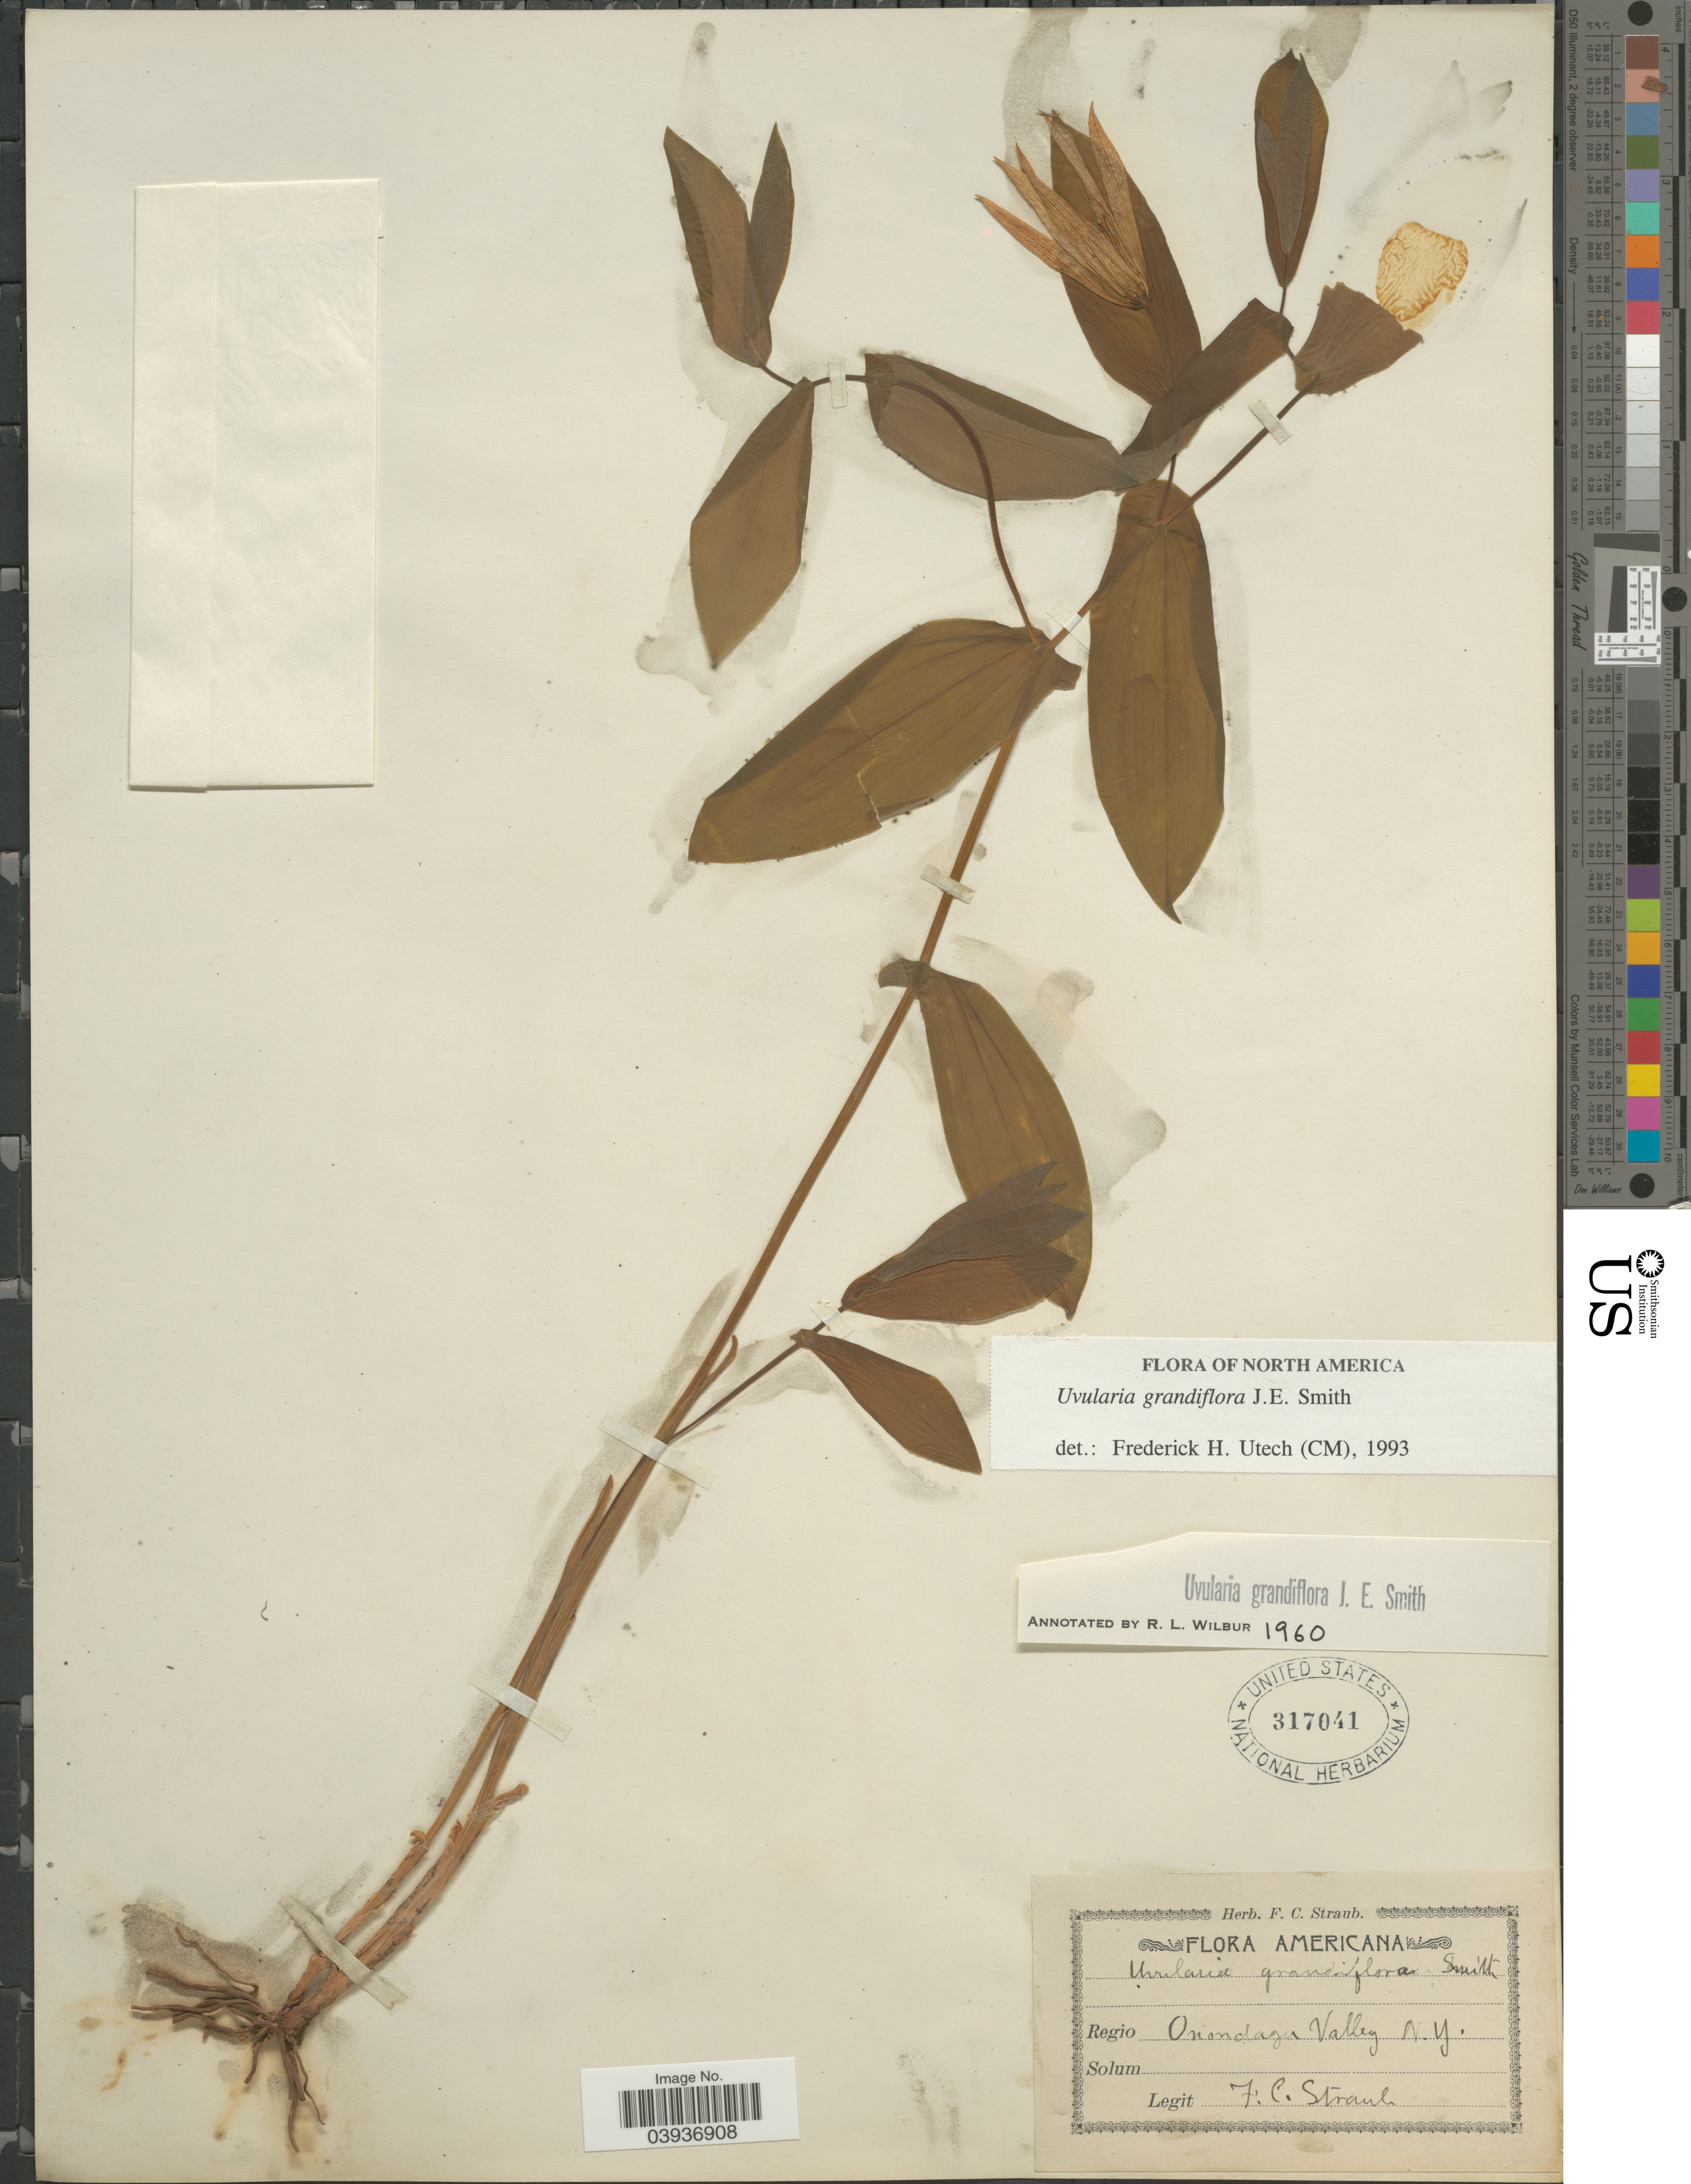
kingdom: Plantae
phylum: Tracheophyta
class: Liliopsida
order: Liliales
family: Colchicaceae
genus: Uvularia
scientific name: Uvularia grandiflora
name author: Sm.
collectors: F. Straub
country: United States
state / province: New York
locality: Regio Onondaga Valley.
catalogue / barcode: US 317041